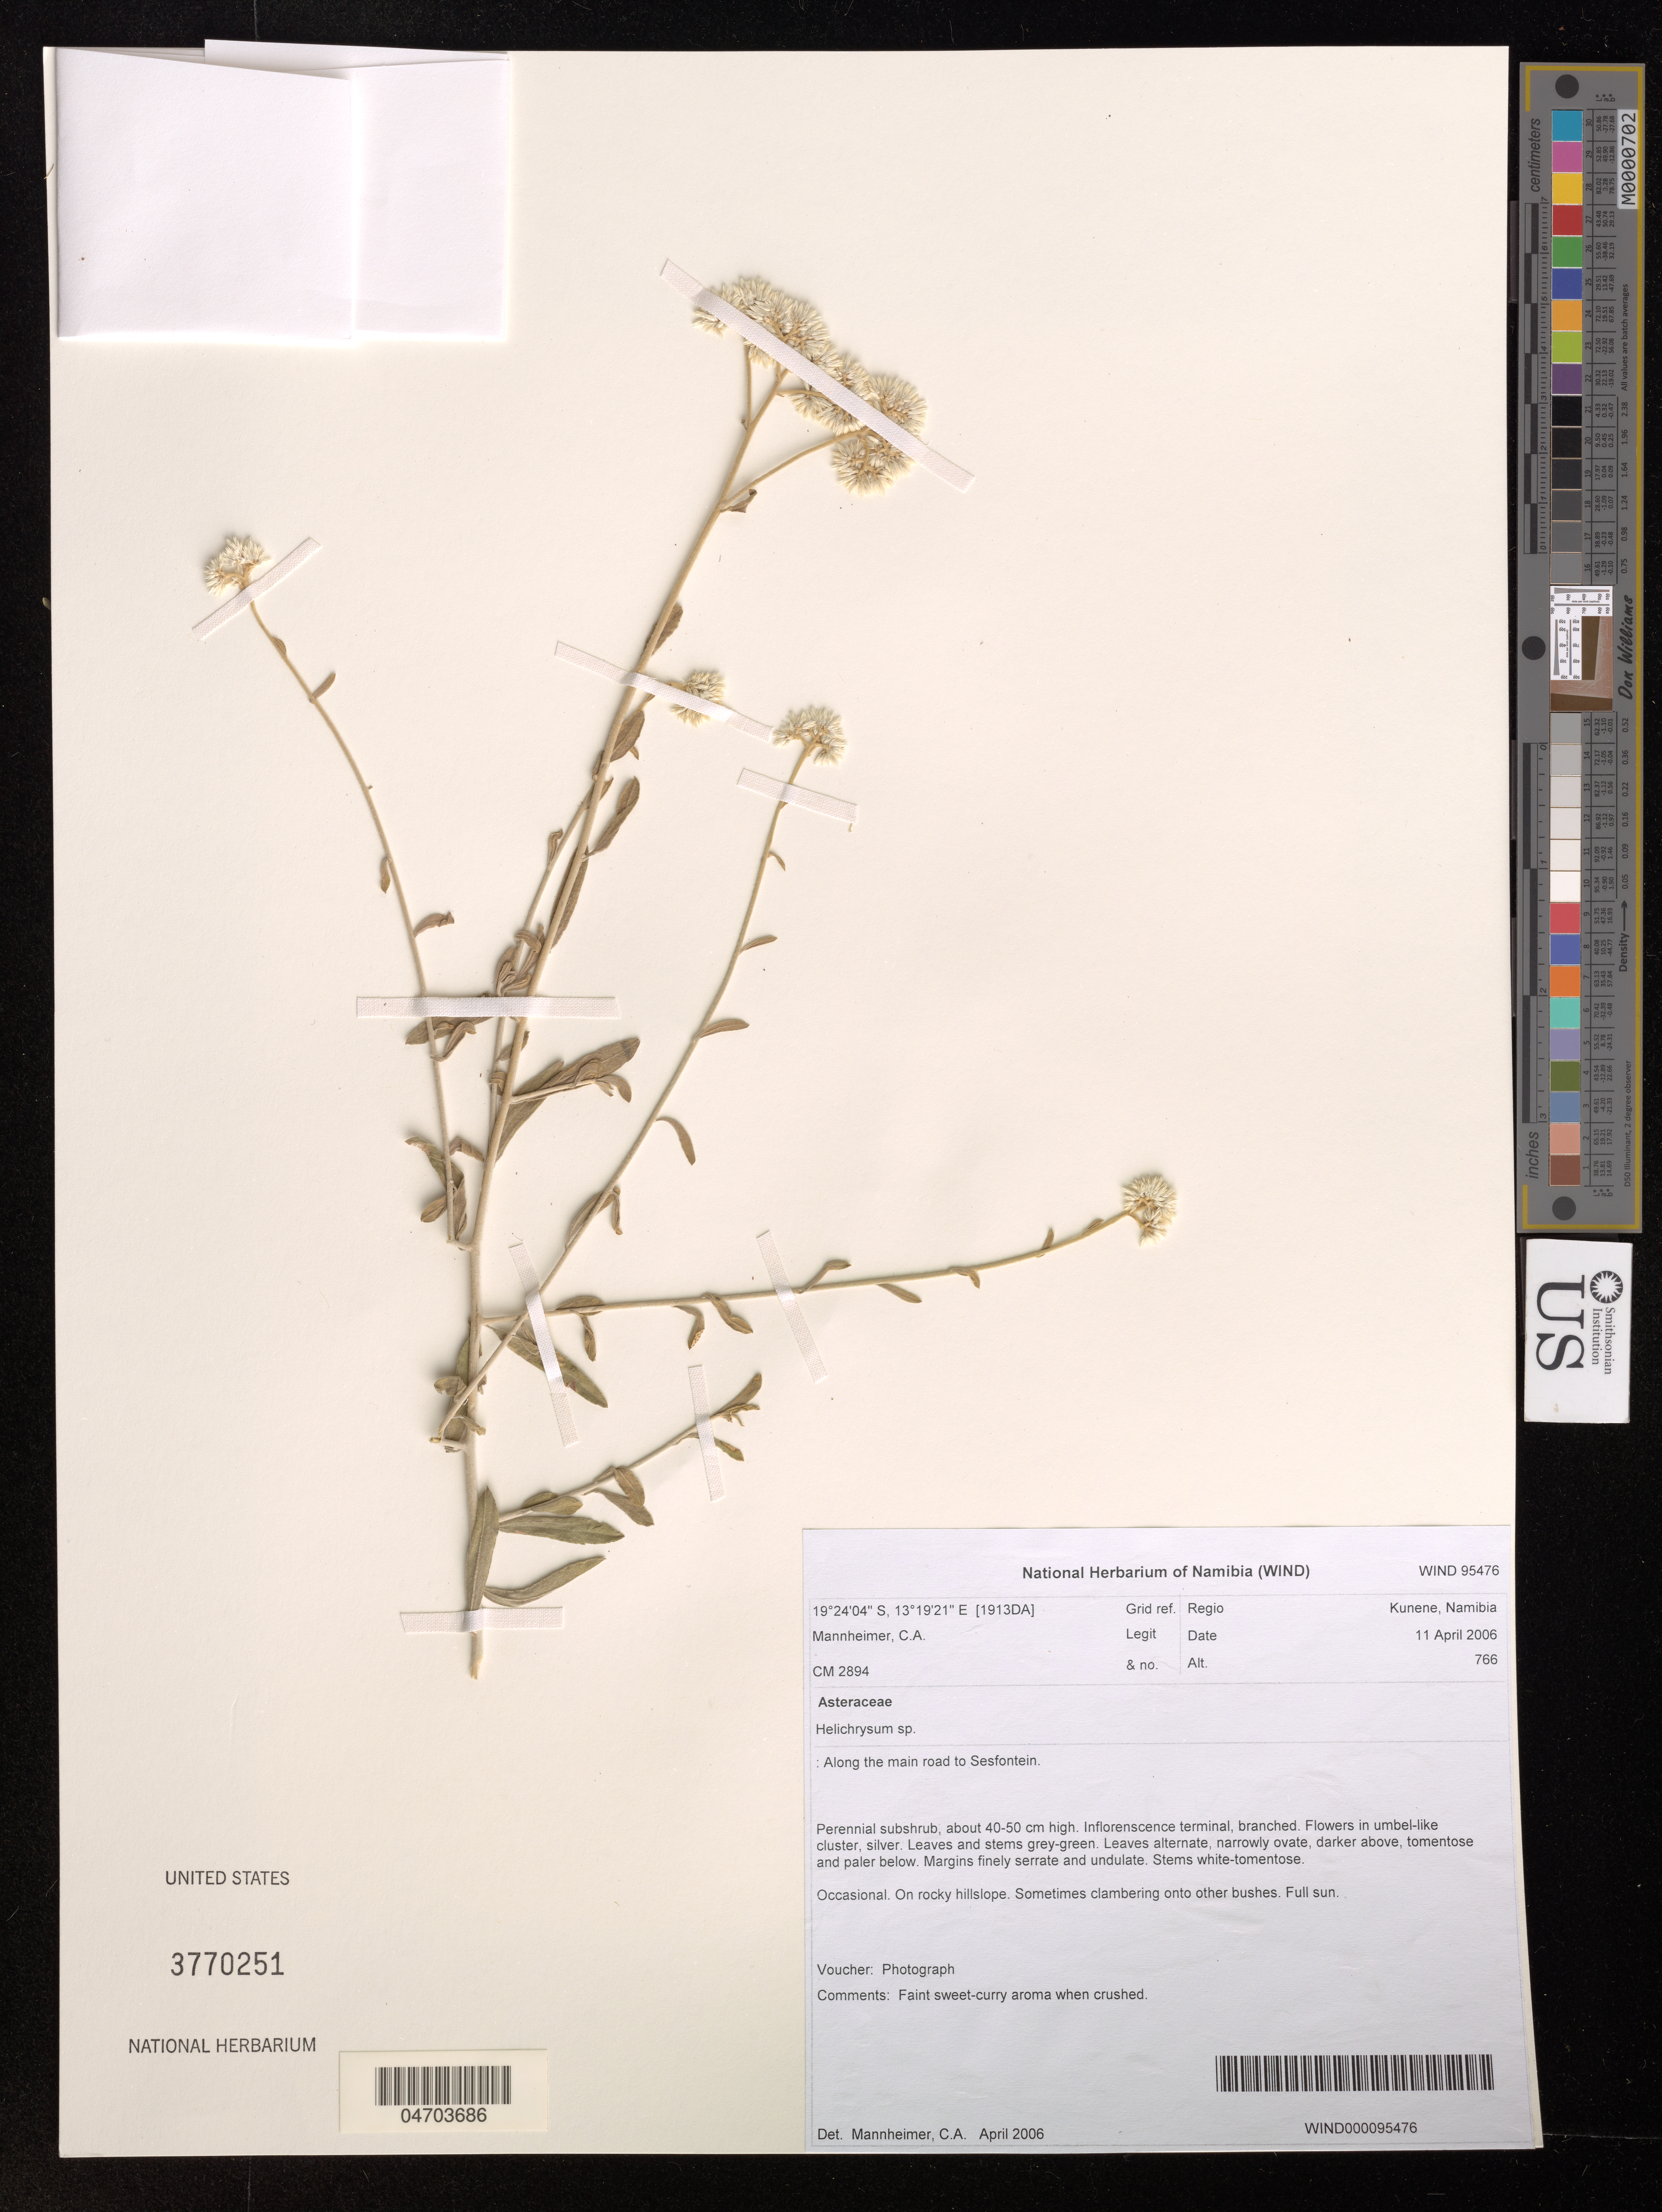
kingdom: Plantae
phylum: Tracheophyta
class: Magnoliopsida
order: Asterales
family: Asteraceae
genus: Helichrysum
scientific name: Helichrysum sp.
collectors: C. A. Mannheimer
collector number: CM 2894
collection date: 2006-04-11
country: Namibia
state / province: Kunene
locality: Along the main road to Sesfontein. Occasional. On rocky hillslope, Sometimes clambering onto other bushes. Full sun.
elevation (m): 766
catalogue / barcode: US 3770251